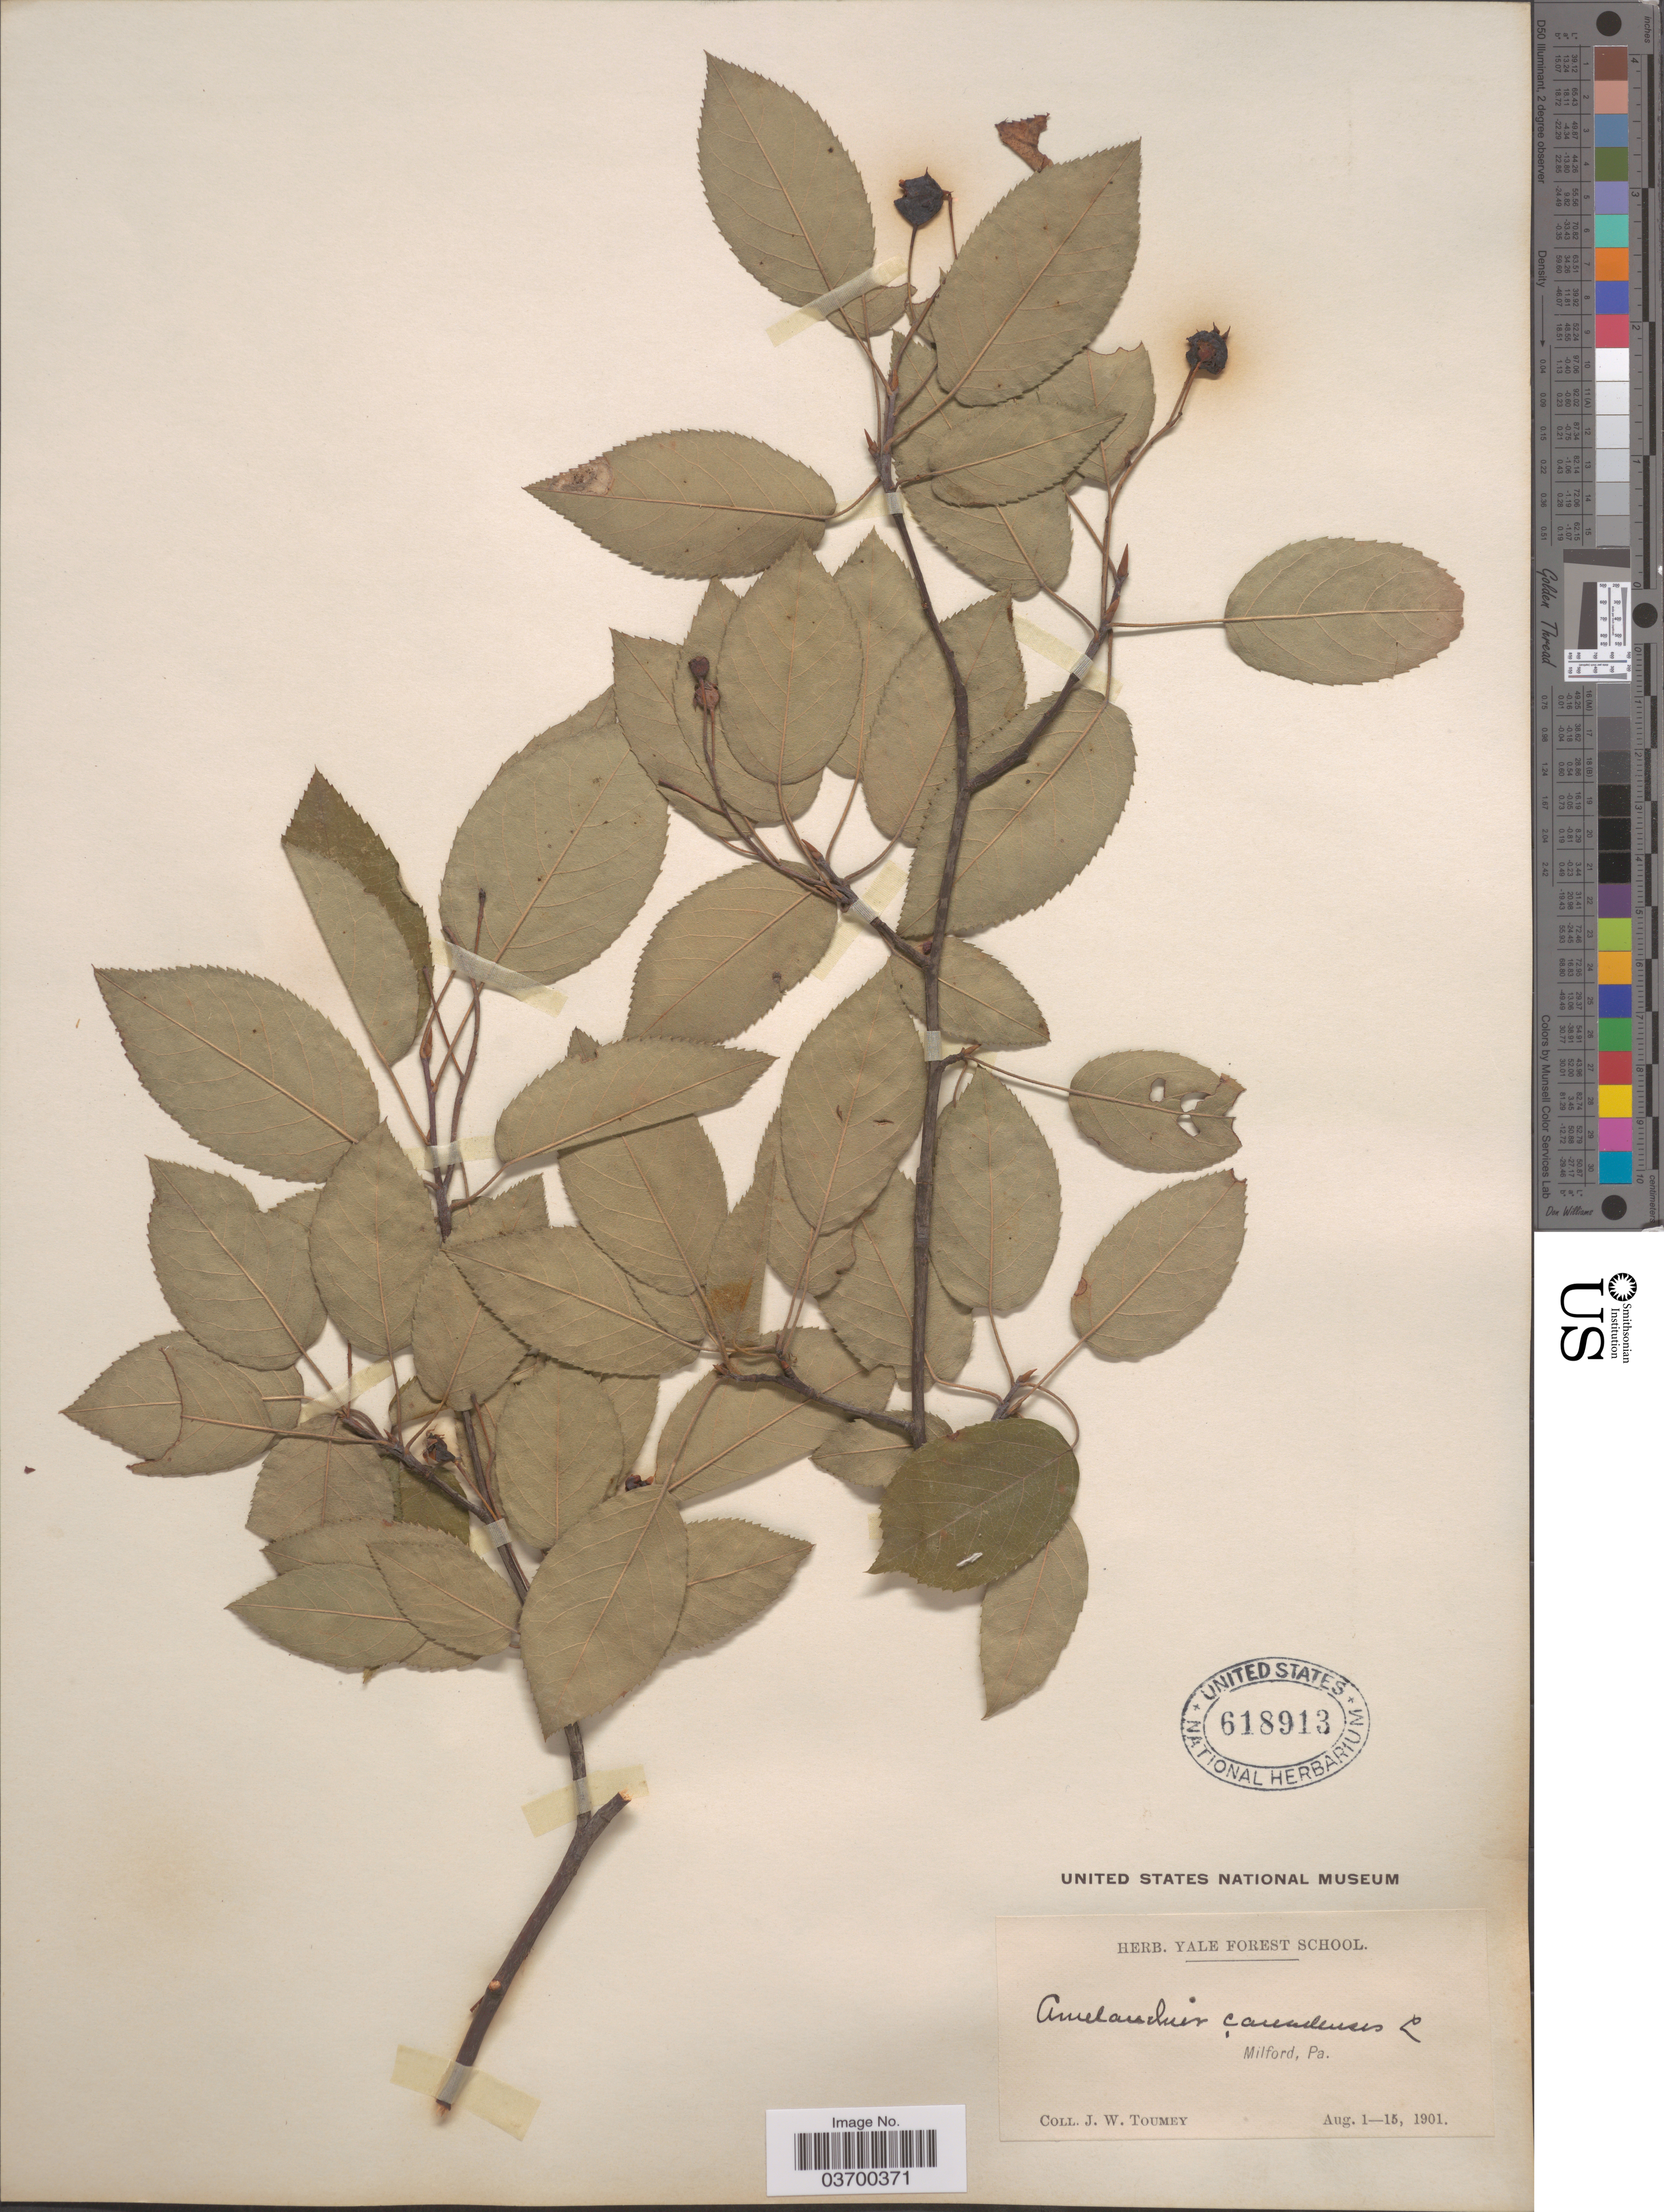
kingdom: Plantae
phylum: Tracheophyta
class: Magnoliopsida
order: Rosales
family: Rosaceae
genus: Amelanchier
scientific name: Amelanchier canadensis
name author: (L.) Medic.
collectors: J. W. Toumey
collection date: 1901-08-01/1901-08-15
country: United States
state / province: Pennsylvania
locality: Milford.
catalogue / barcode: US 618913